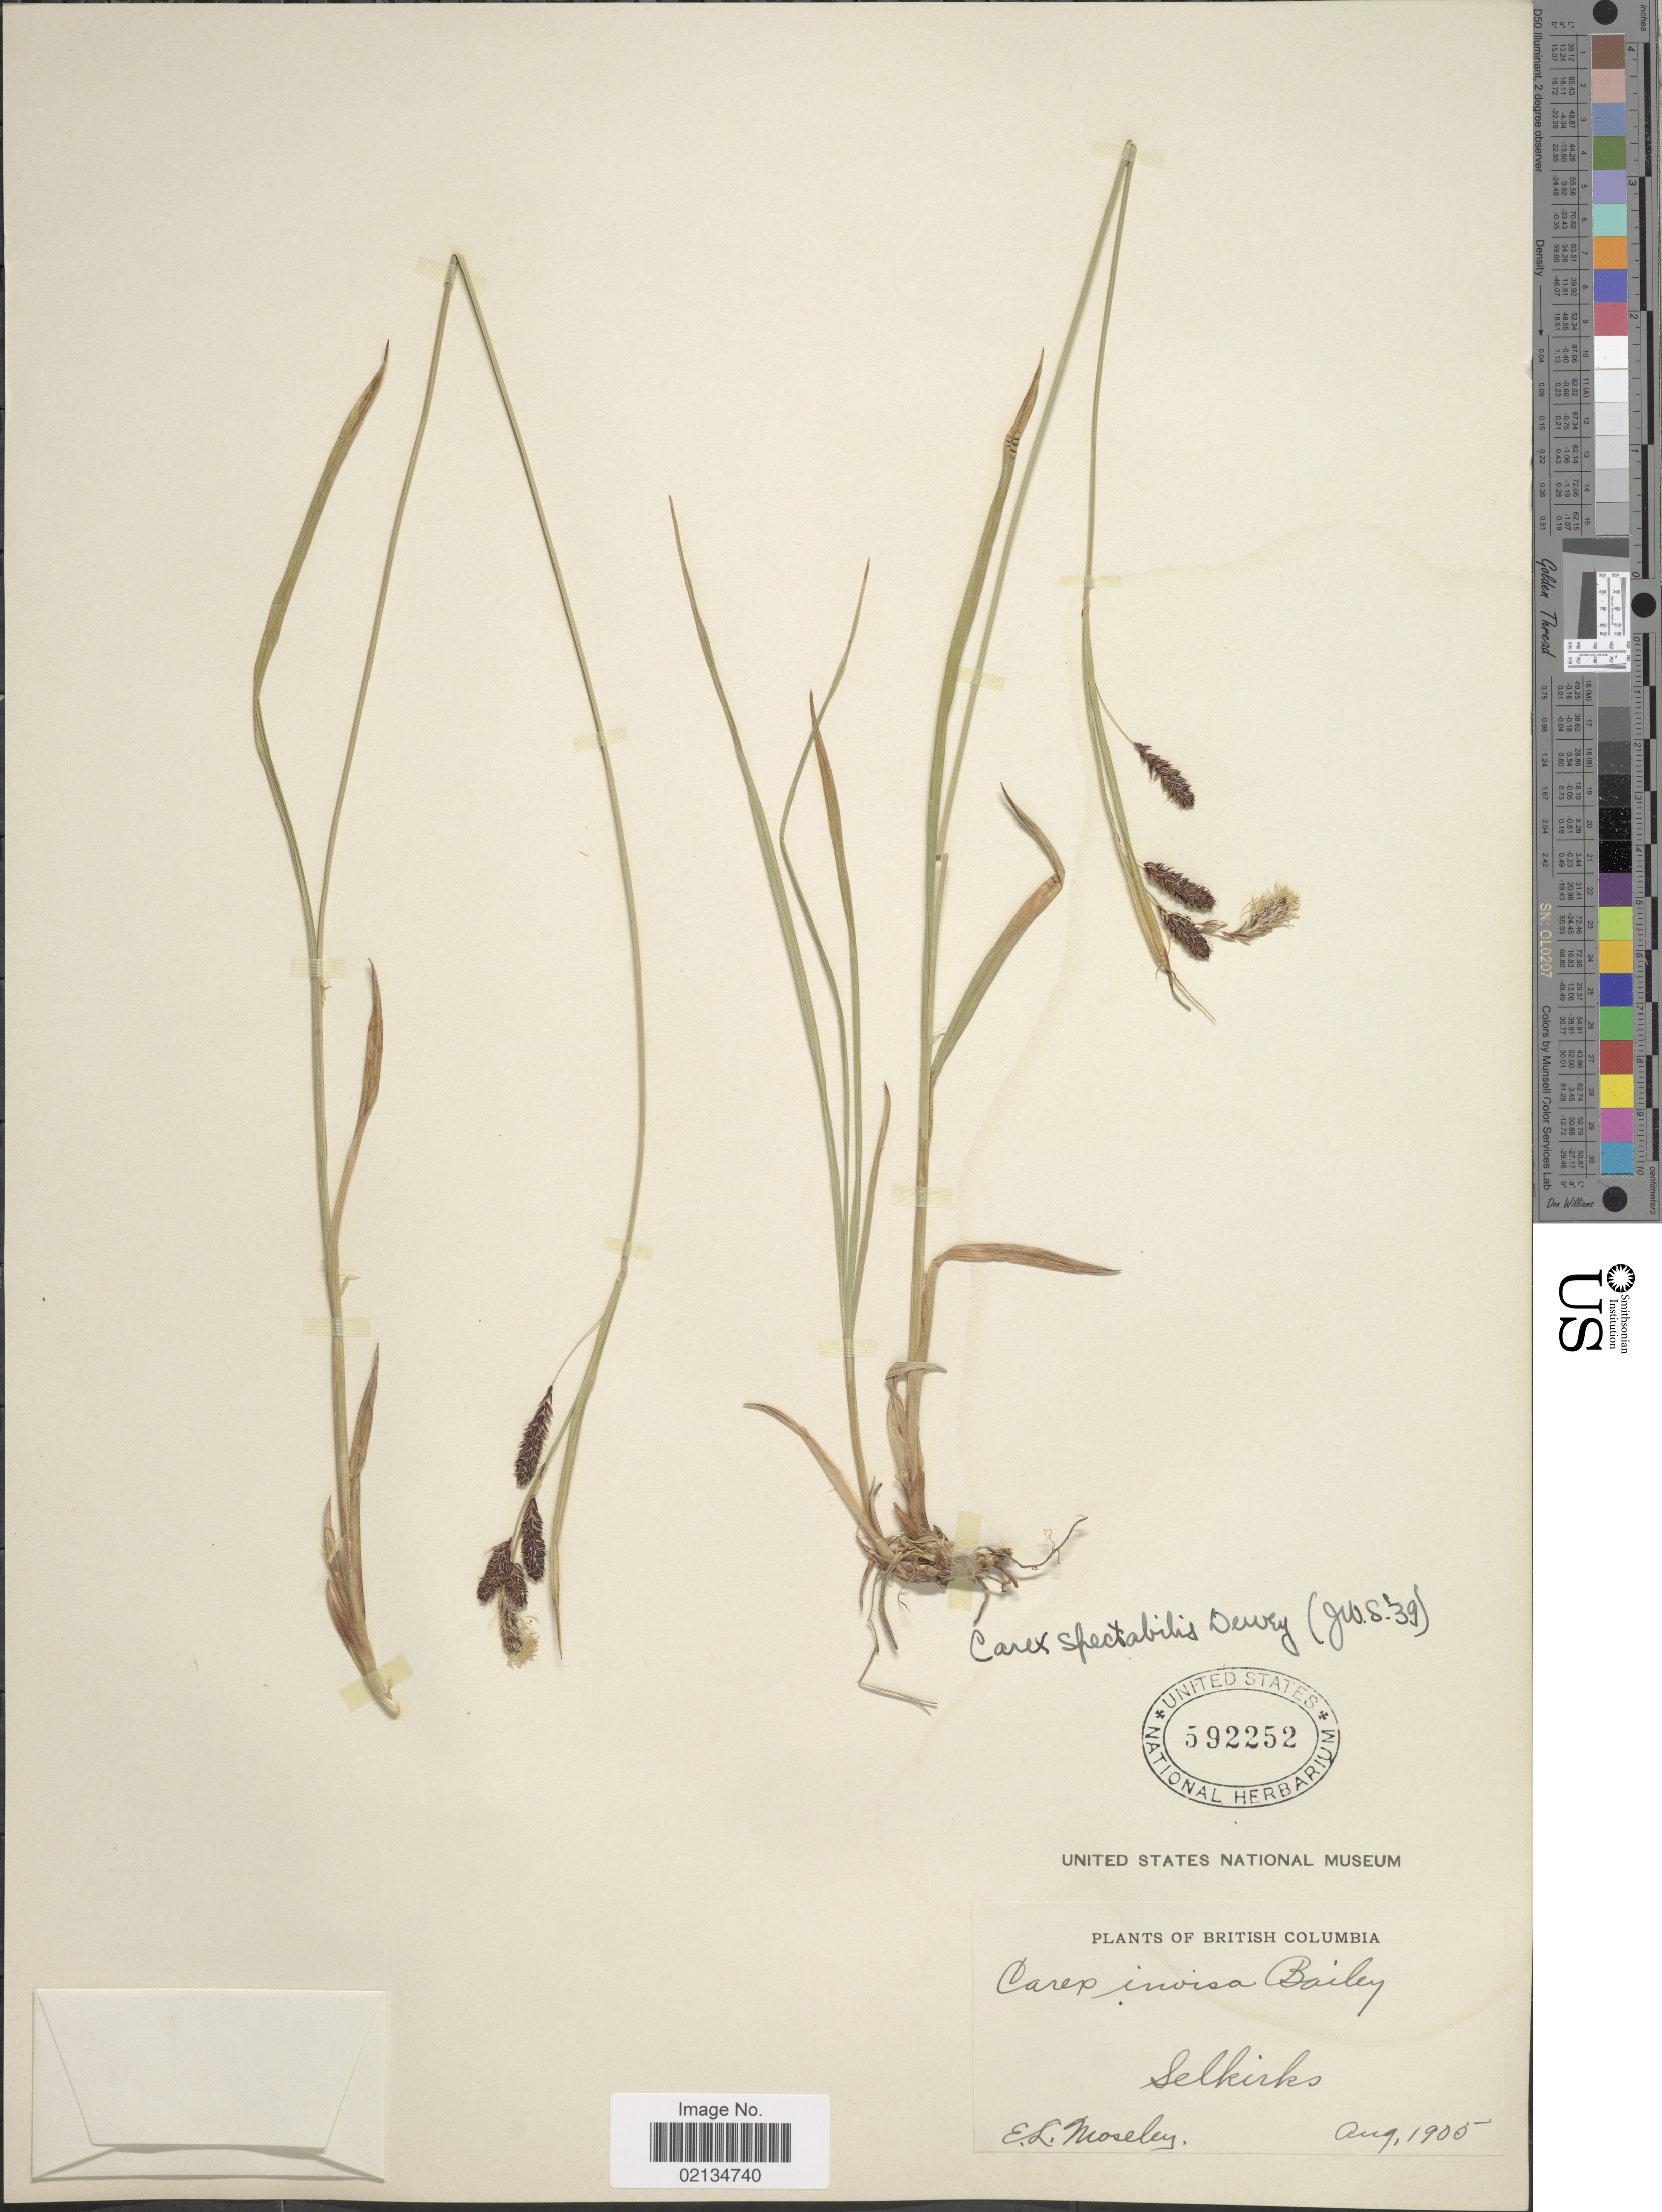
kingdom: Plantae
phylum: Tracheophyta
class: Liliopsida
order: Poales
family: Cyperaceae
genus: Carex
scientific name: Carex spectabilis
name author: Dewey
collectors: E. Moseley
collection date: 1905-08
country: Canada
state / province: British Columbia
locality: Selkirks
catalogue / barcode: US 592252